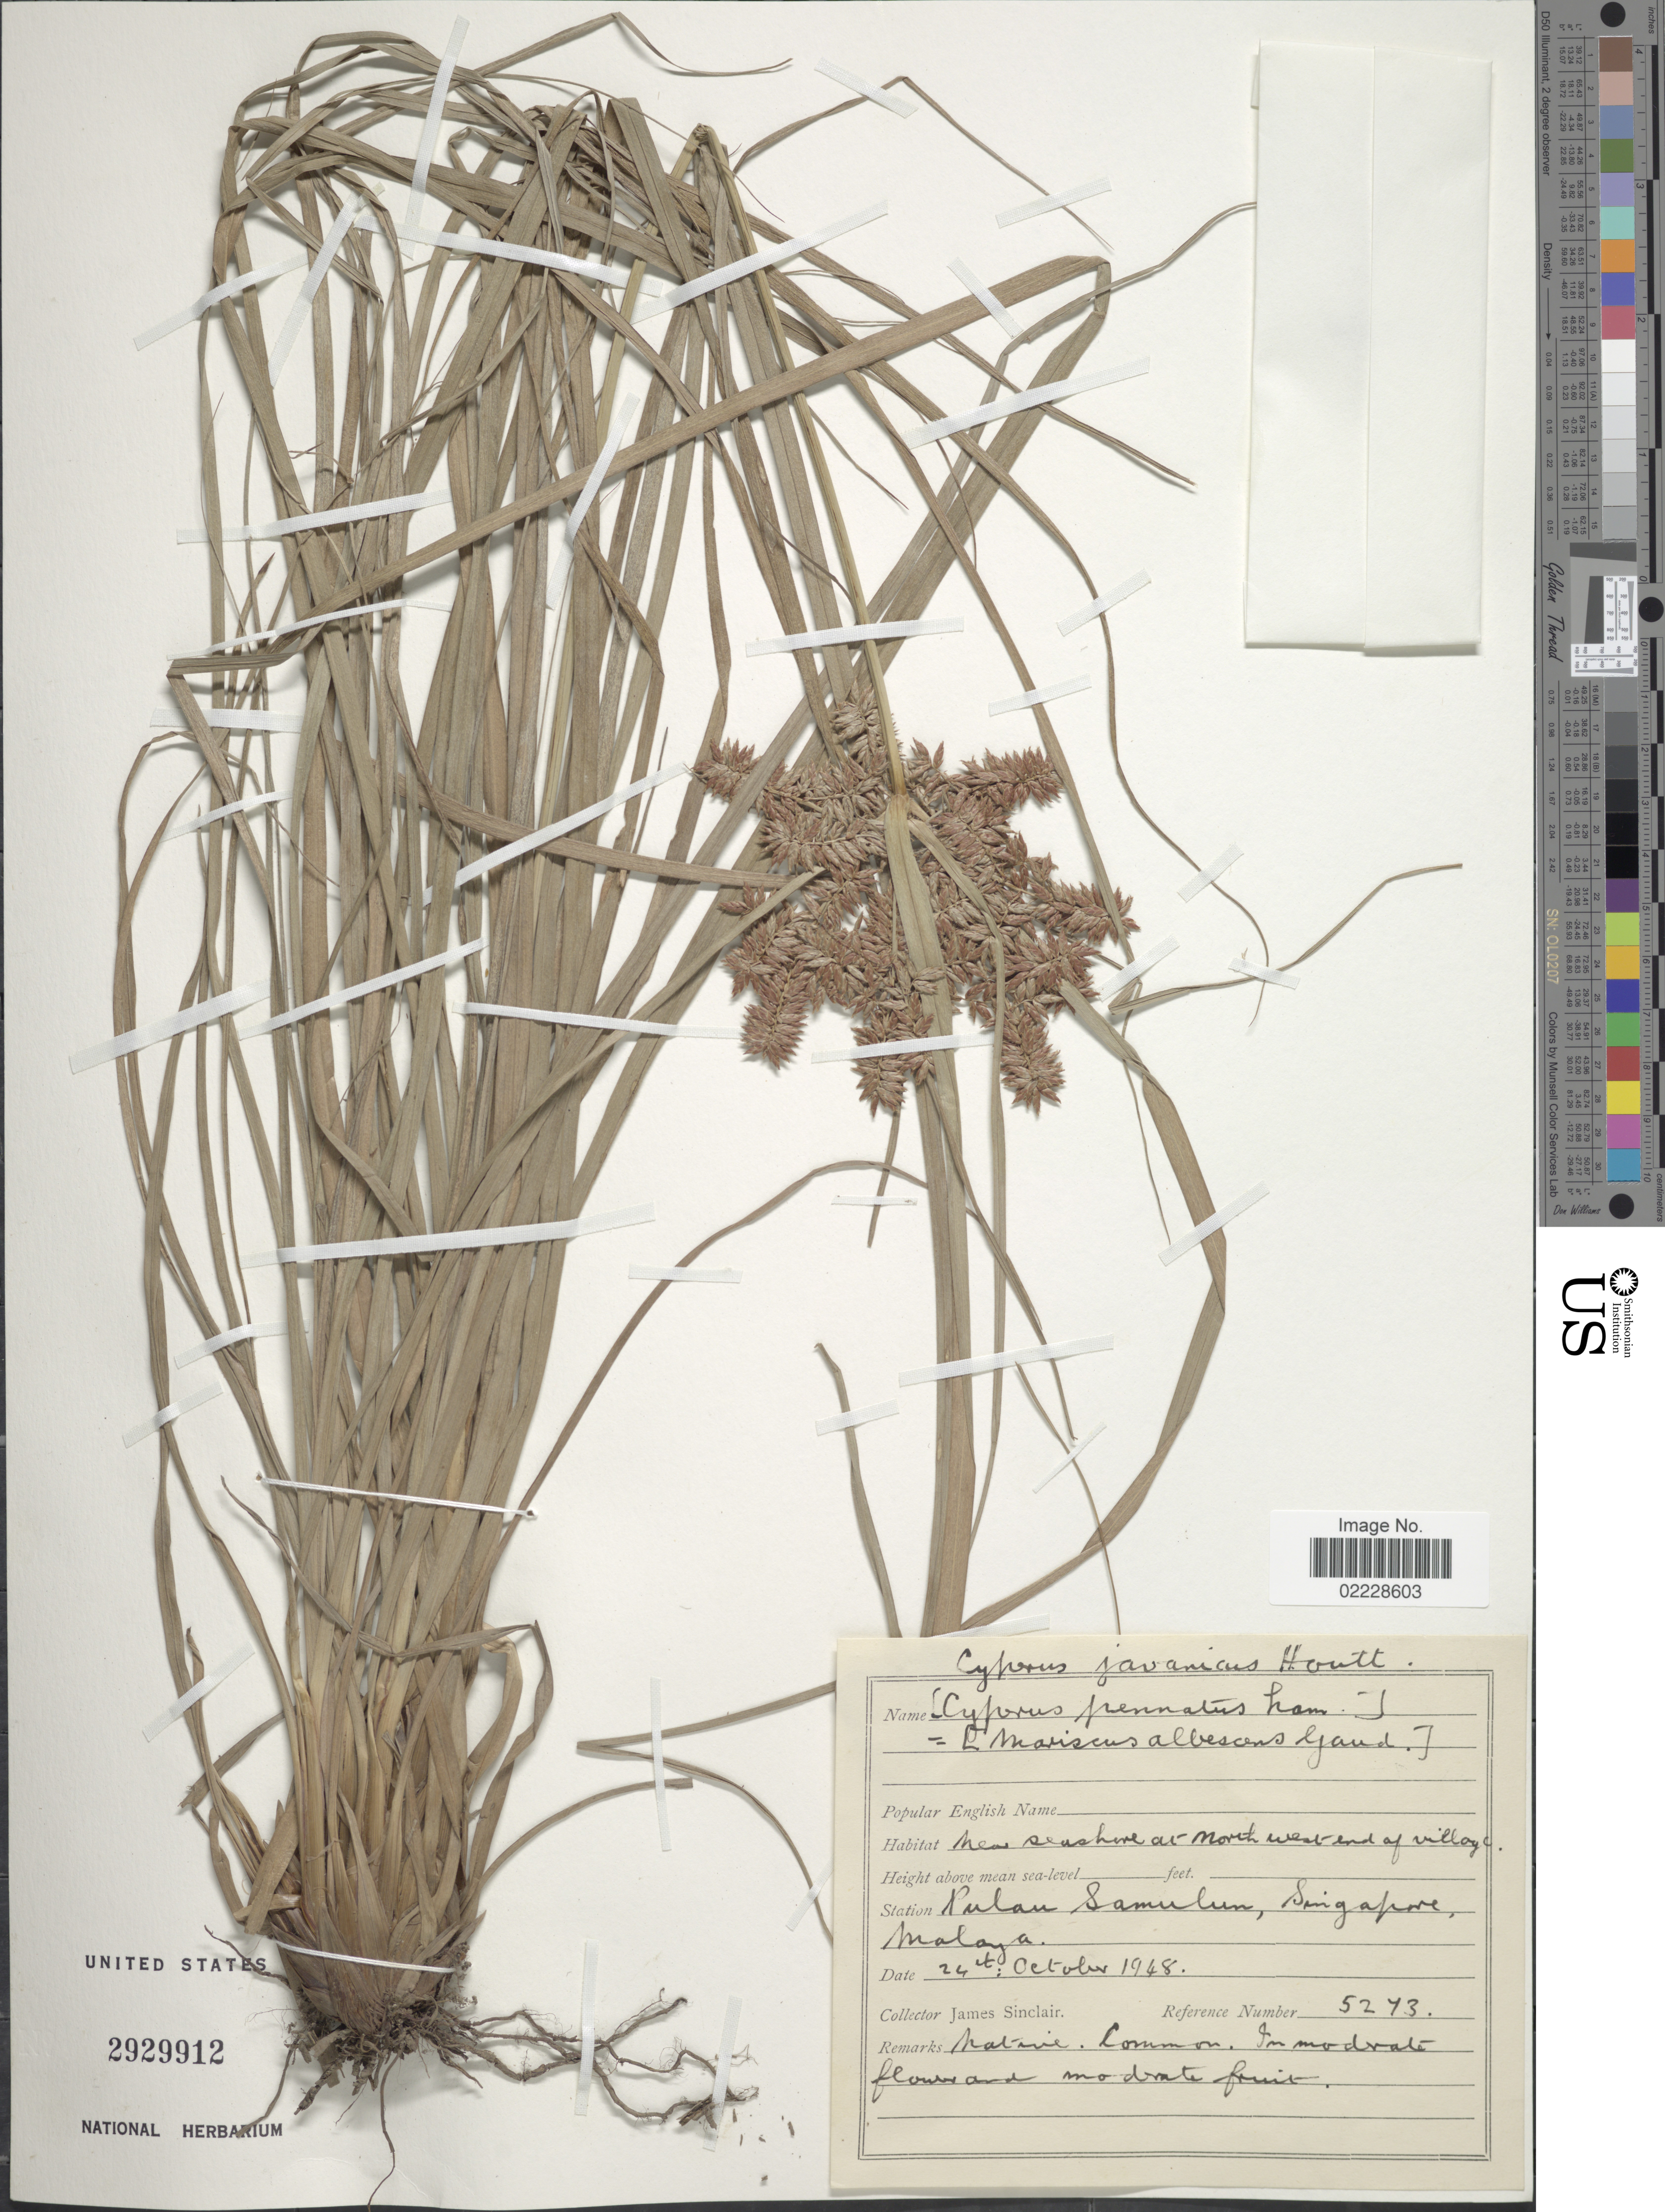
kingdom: Plantae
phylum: Tracheophyta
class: Liliopsida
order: Poales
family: Cyperaceae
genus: Cyperus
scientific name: Cyperus javanicus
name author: Houtt.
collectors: J. Sinclair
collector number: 5273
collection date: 1948-10-24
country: Singapore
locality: Pulau Samulum, Singapore, Malaya.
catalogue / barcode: US 2929912